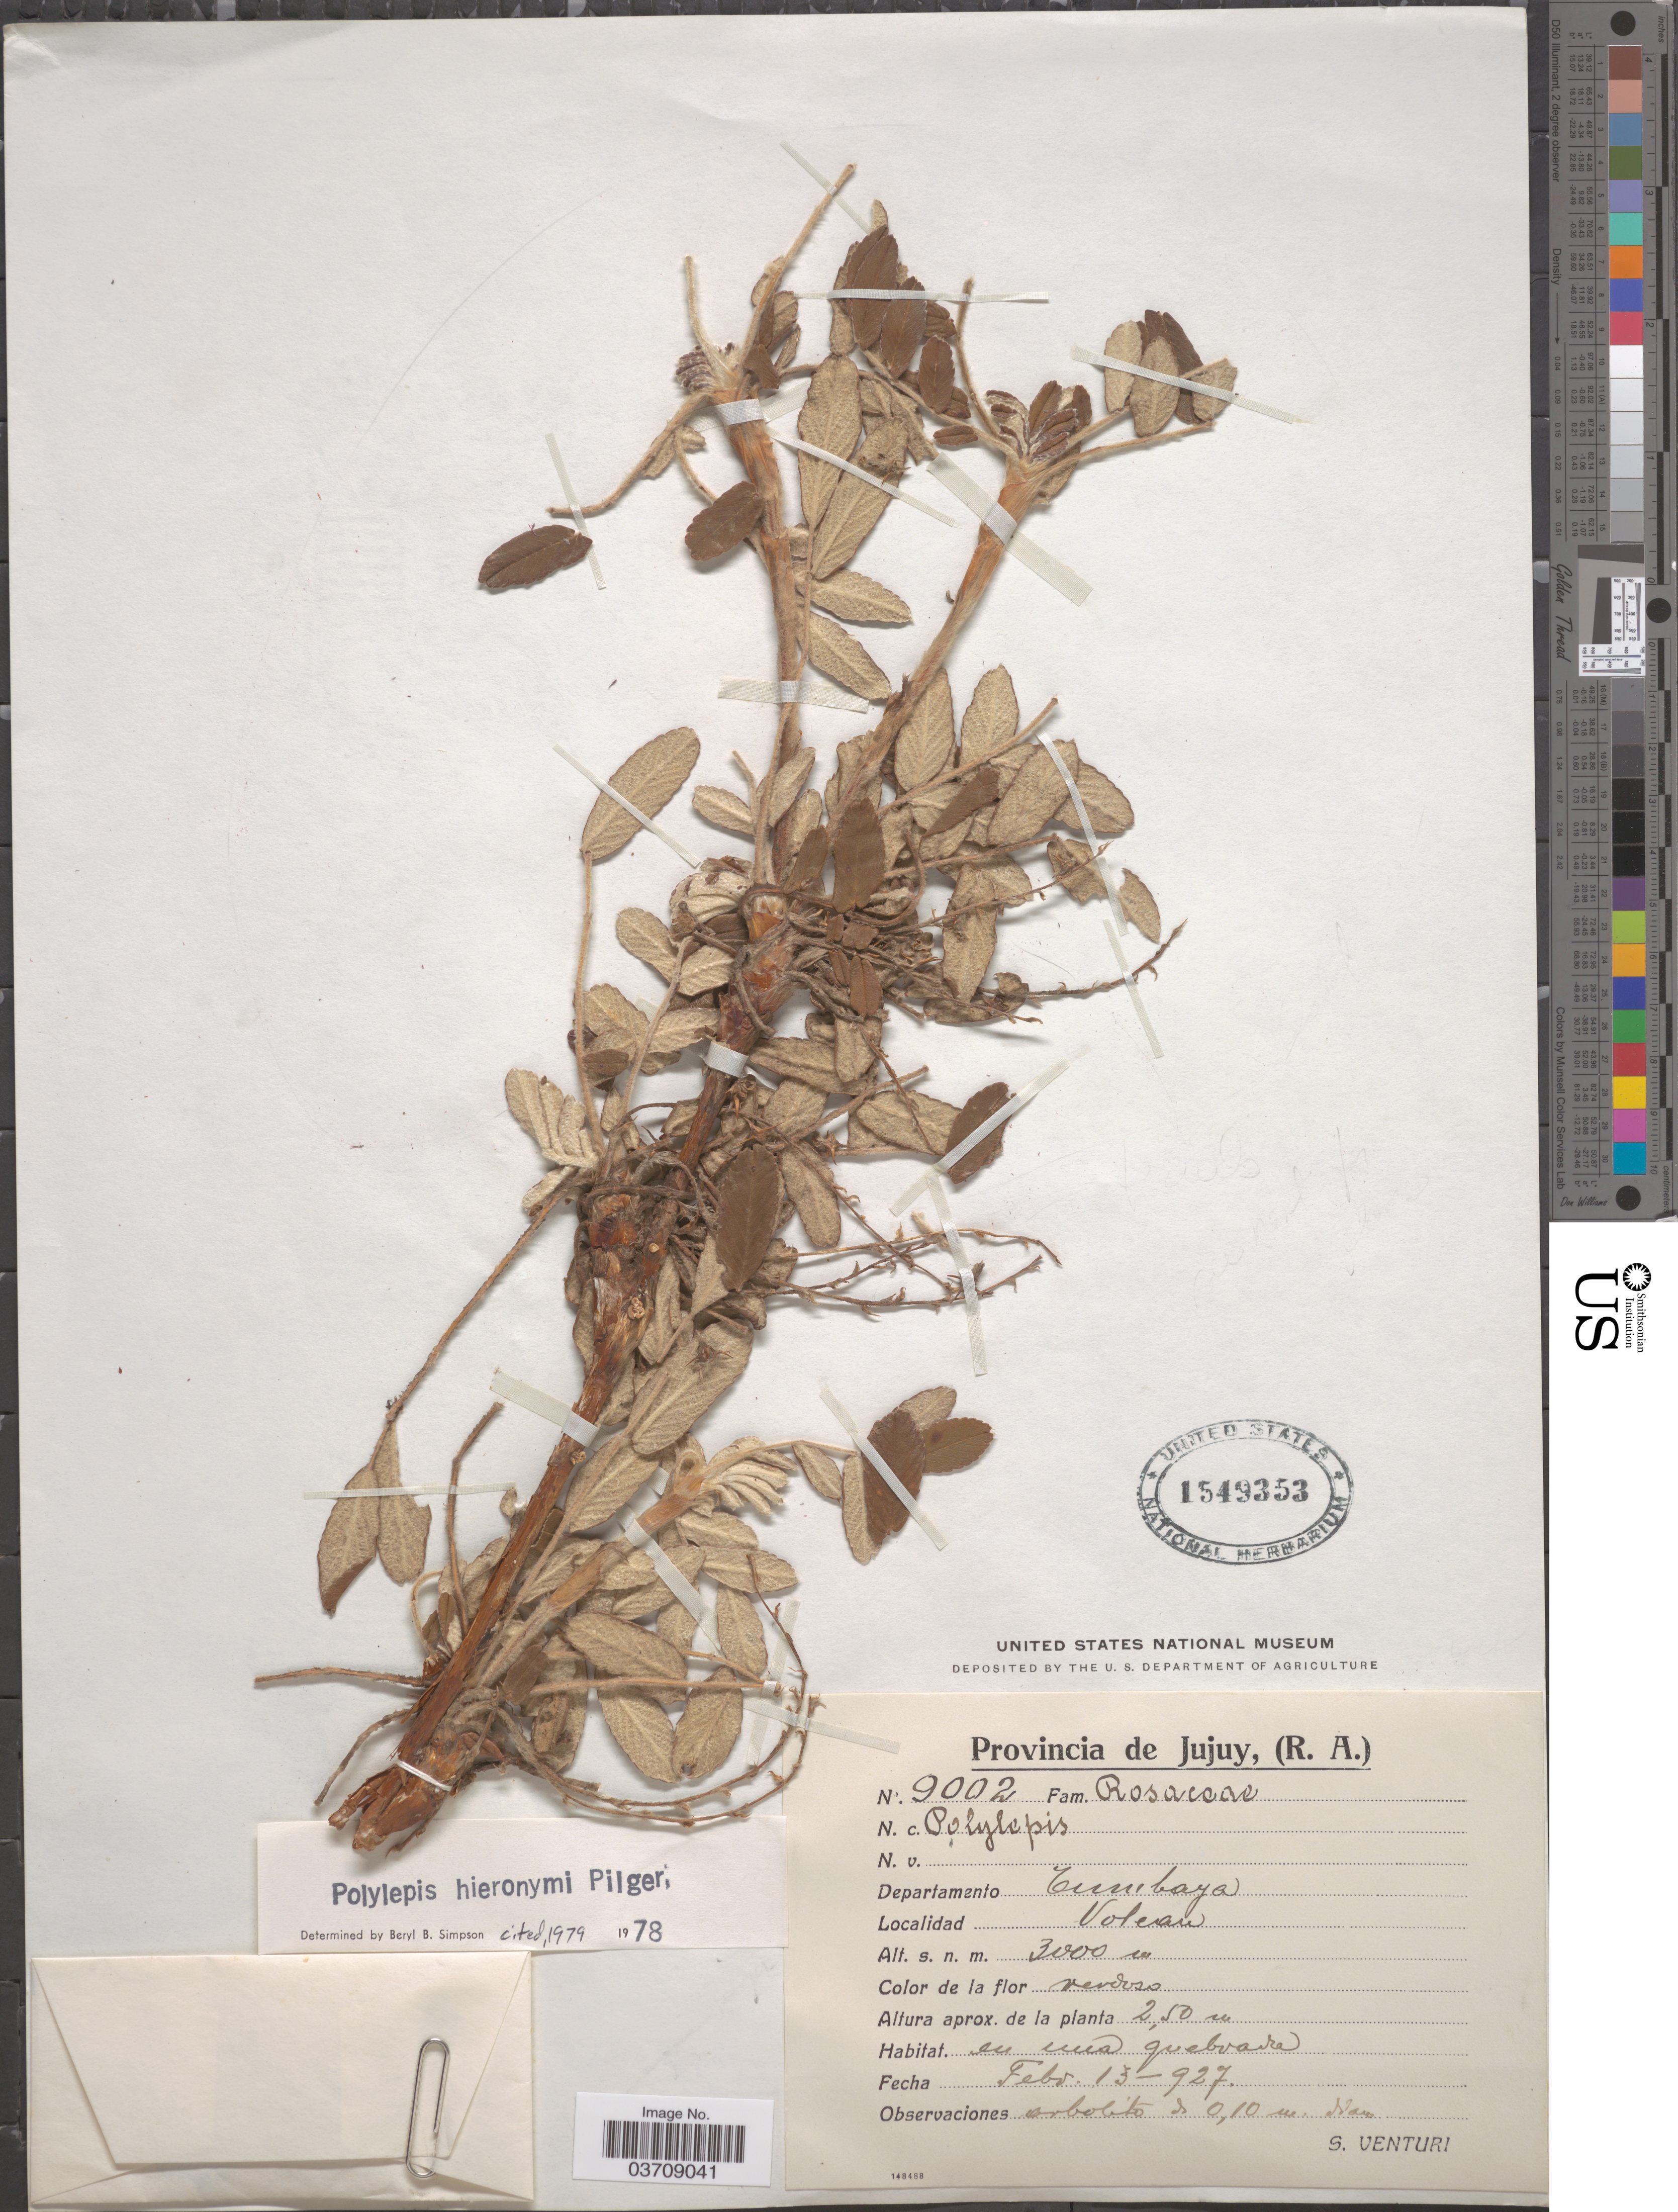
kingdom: Plantae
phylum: Tracheophyta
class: Magnoliopsida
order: Rosales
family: Rosaceae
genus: Polylepis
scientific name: Polylepis hieronymi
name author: Pilg.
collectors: S. Venturi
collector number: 9002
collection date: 1927-02-13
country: Argentina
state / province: Jujuy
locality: Departamento Tumbaya. Volcan.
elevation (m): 3000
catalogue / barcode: US 1549353